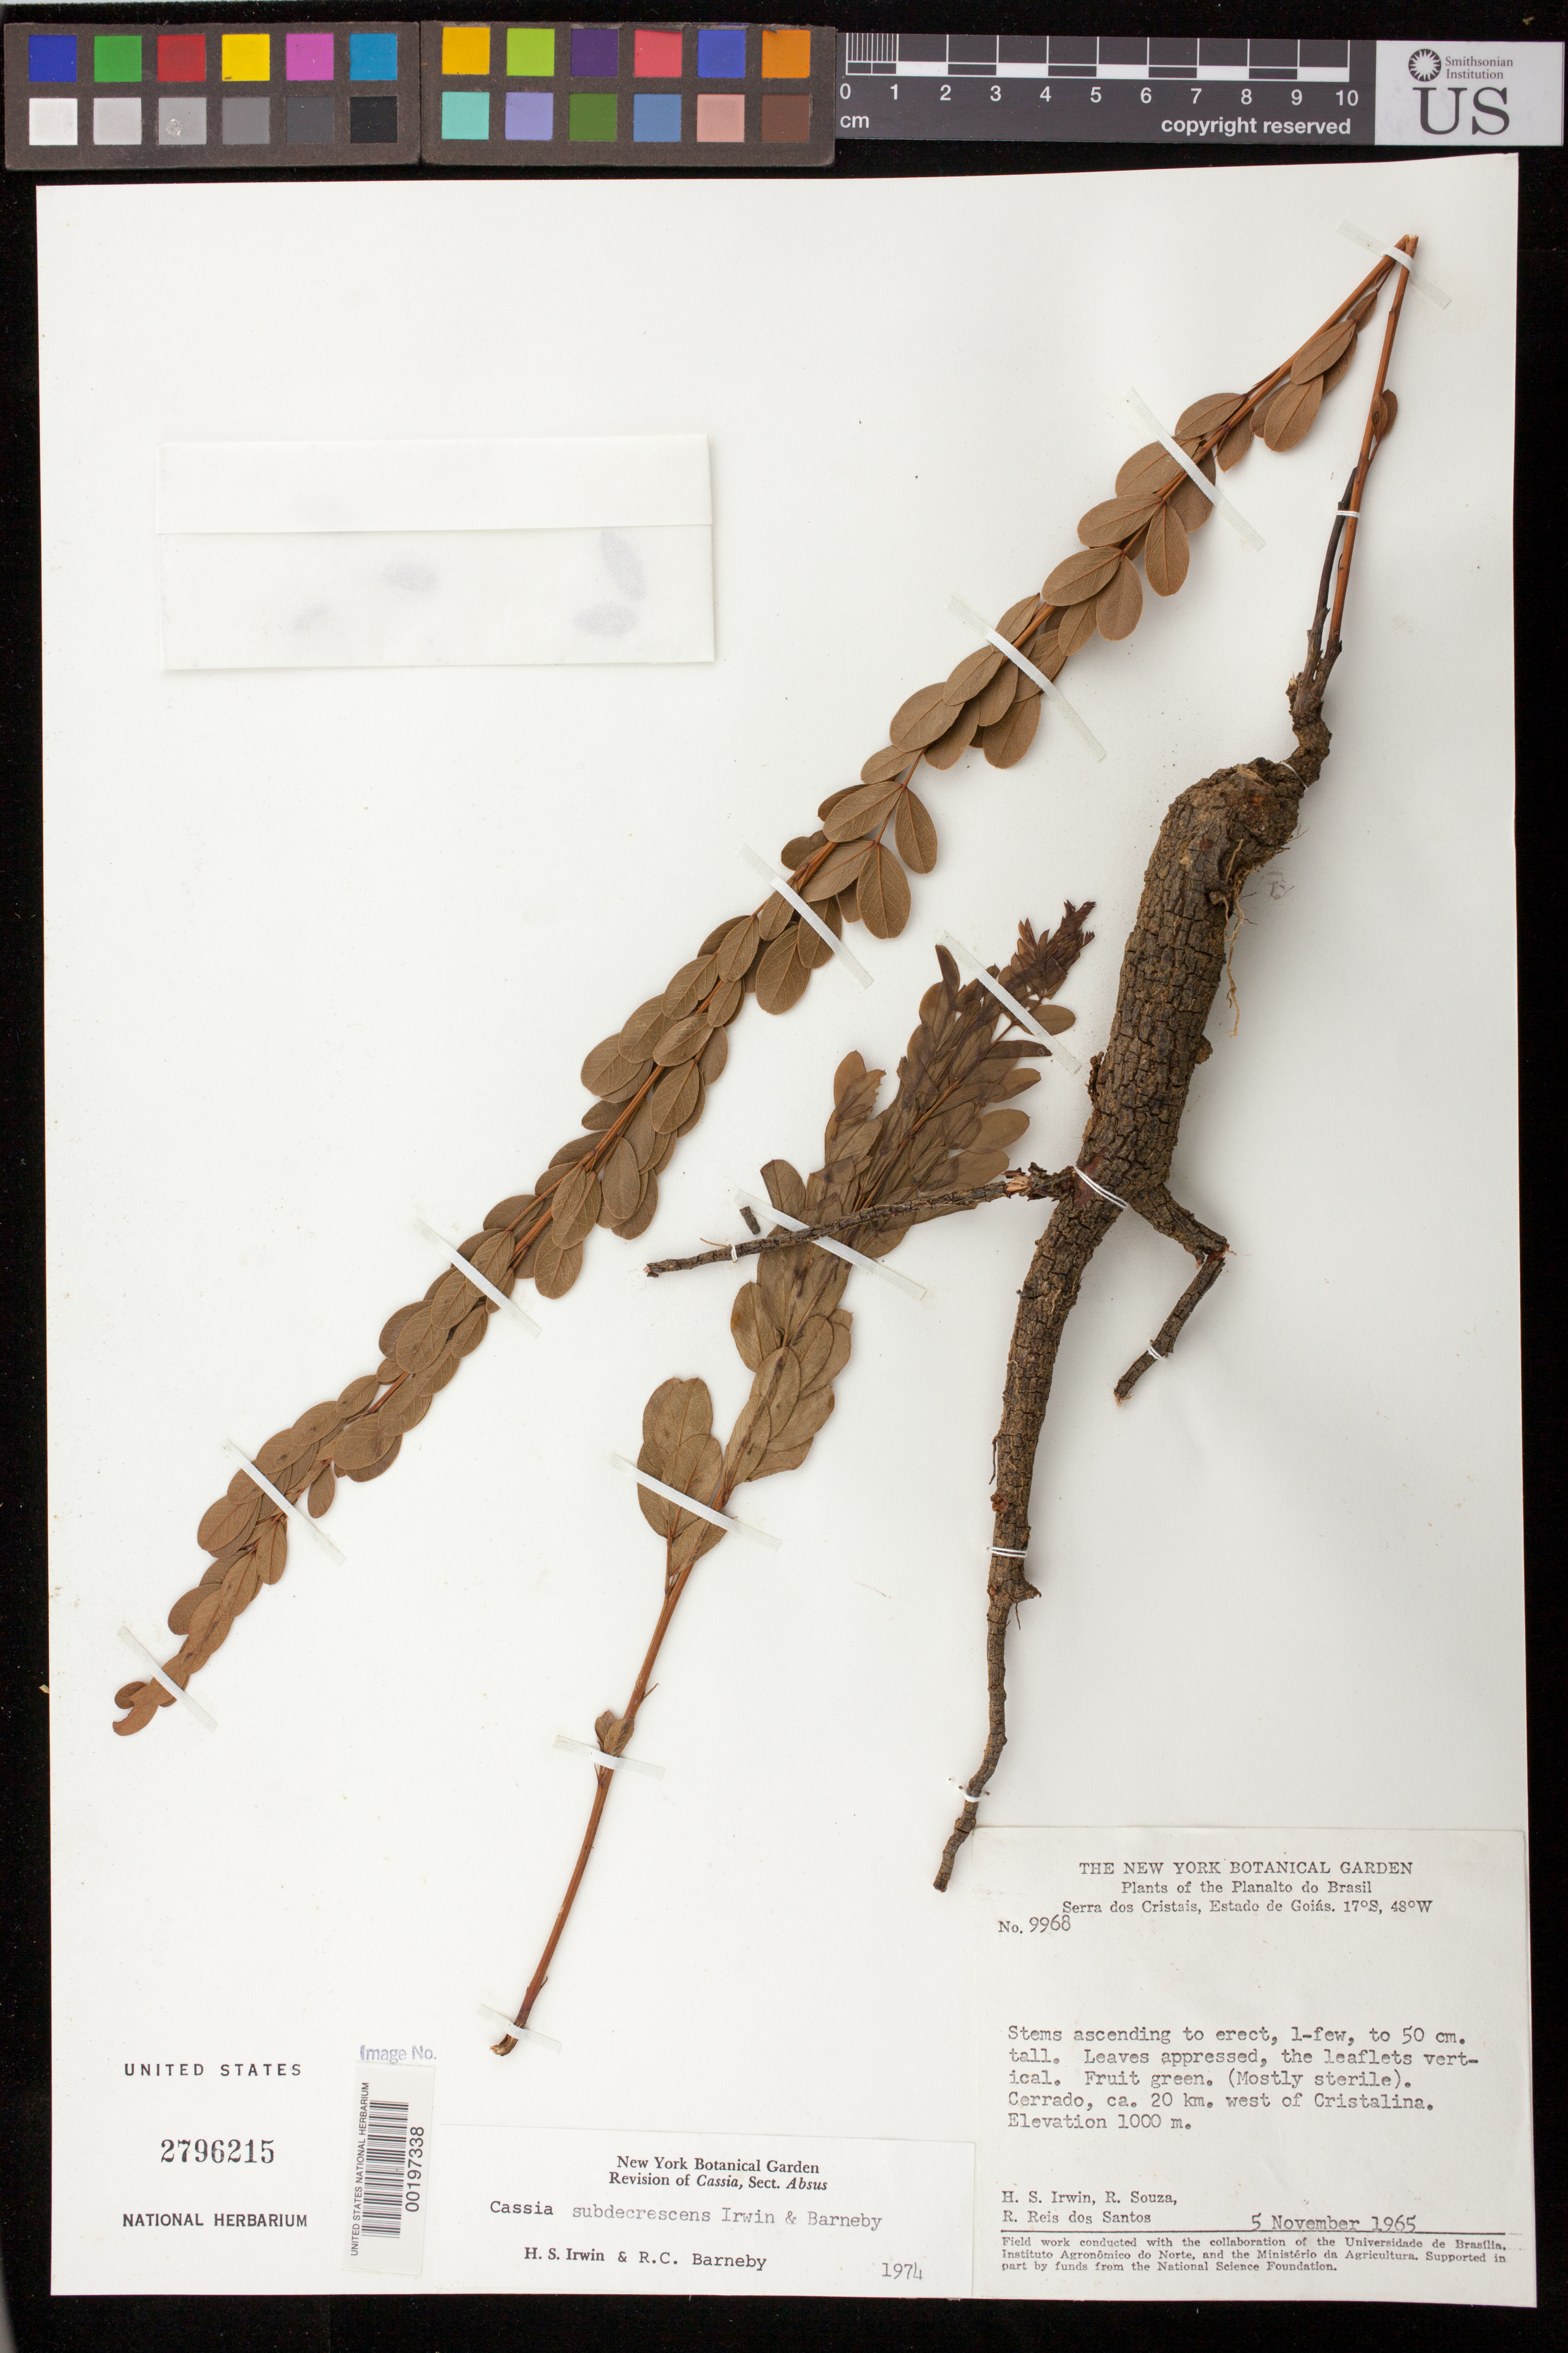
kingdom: Plantae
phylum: Tracheophyta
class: Magnoliopsida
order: Fabales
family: Fabaceae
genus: Chamaecrista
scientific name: Chamaecrista subdecrescens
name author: (H.S. Irwin & Barneby) H.S. Irwin & Barneby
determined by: Strong, Mark T., (BOT), Smithsonian Institution - National Museum of Natural History (UNITED STATES)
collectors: H. Irwin, R. Souza & R. G. P. Santos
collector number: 9968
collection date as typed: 05 Nov 1965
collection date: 1965-11-05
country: Brazil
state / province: Goiás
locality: Planalto do Brasil, Serra dos Cristais; Ca. 20 km. west of Cristalina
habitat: Cerrado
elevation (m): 1000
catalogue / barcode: US 2796215